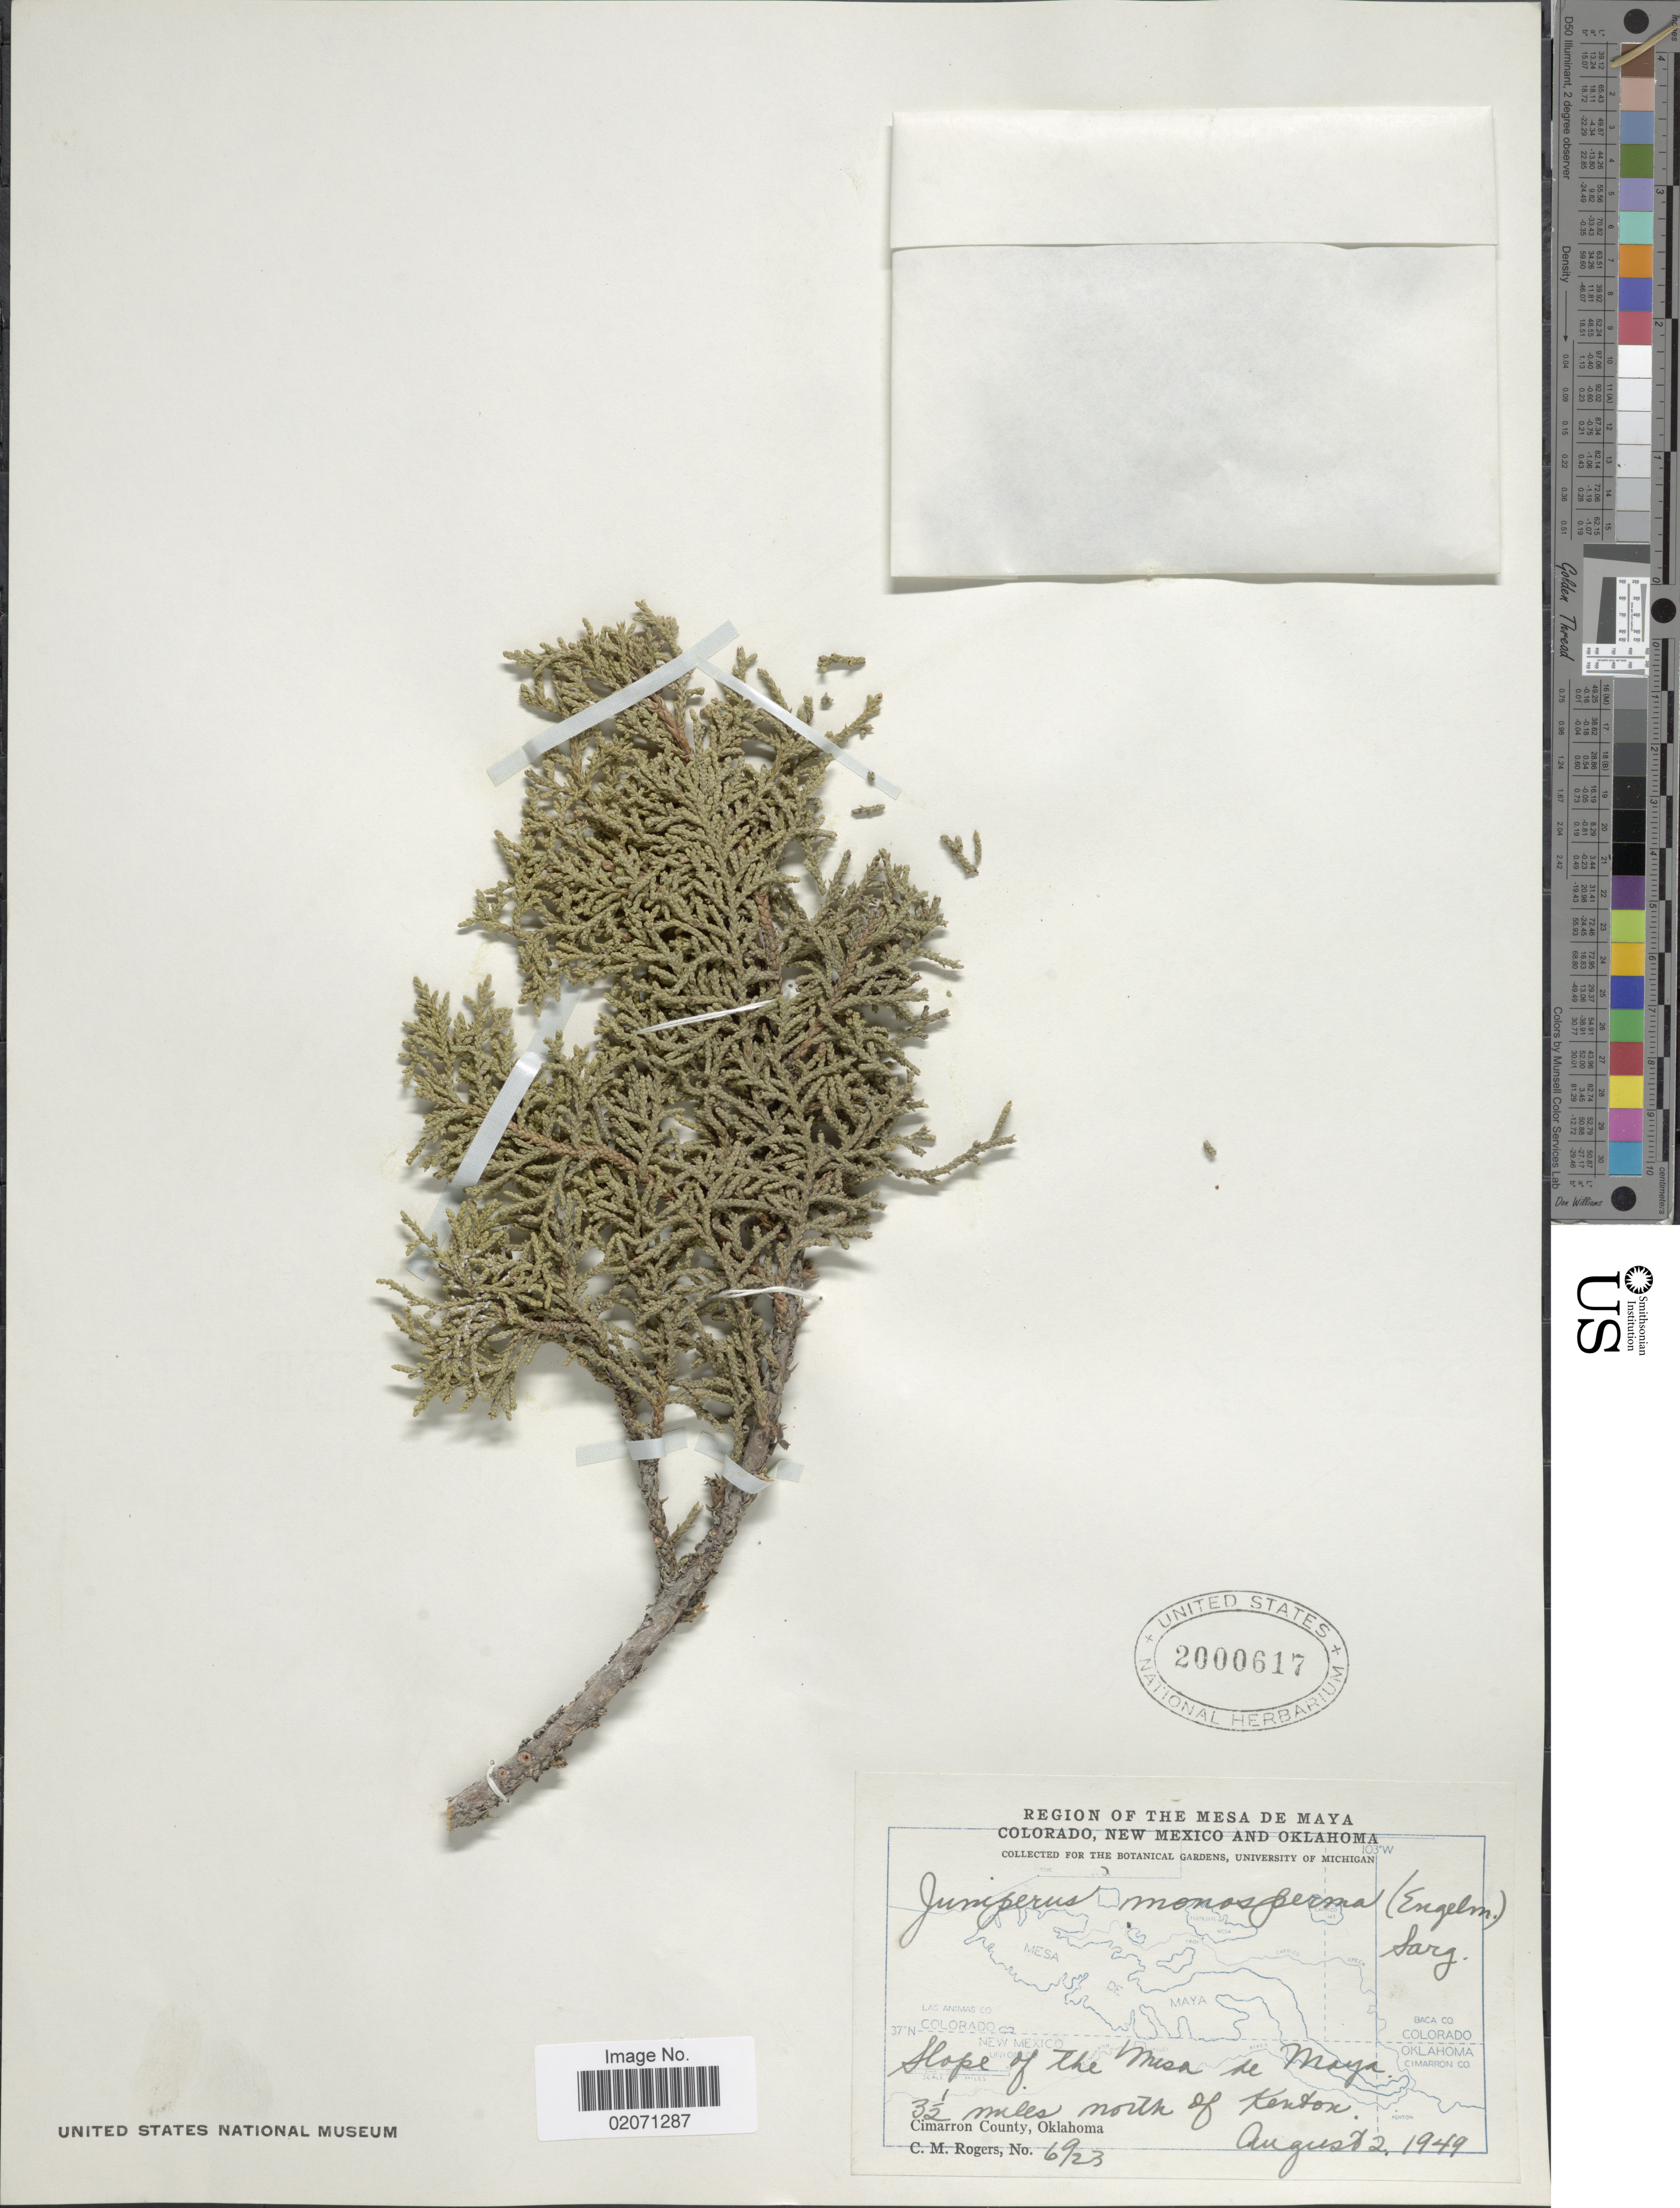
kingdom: Plantae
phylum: Tracheophyta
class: Pinopsida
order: Pinales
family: Cupressaceae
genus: Juniperus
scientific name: Juniperus monosperma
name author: (Engelm.) Sarg.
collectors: C. M. Rogers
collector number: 6923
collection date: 1949-08-02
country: United States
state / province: Oklahoma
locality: The Mesa de Maya. Slope of the Mesa de Maya. 3 1/2 miles north of Kenton. Cimarron County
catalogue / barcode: US 2000617